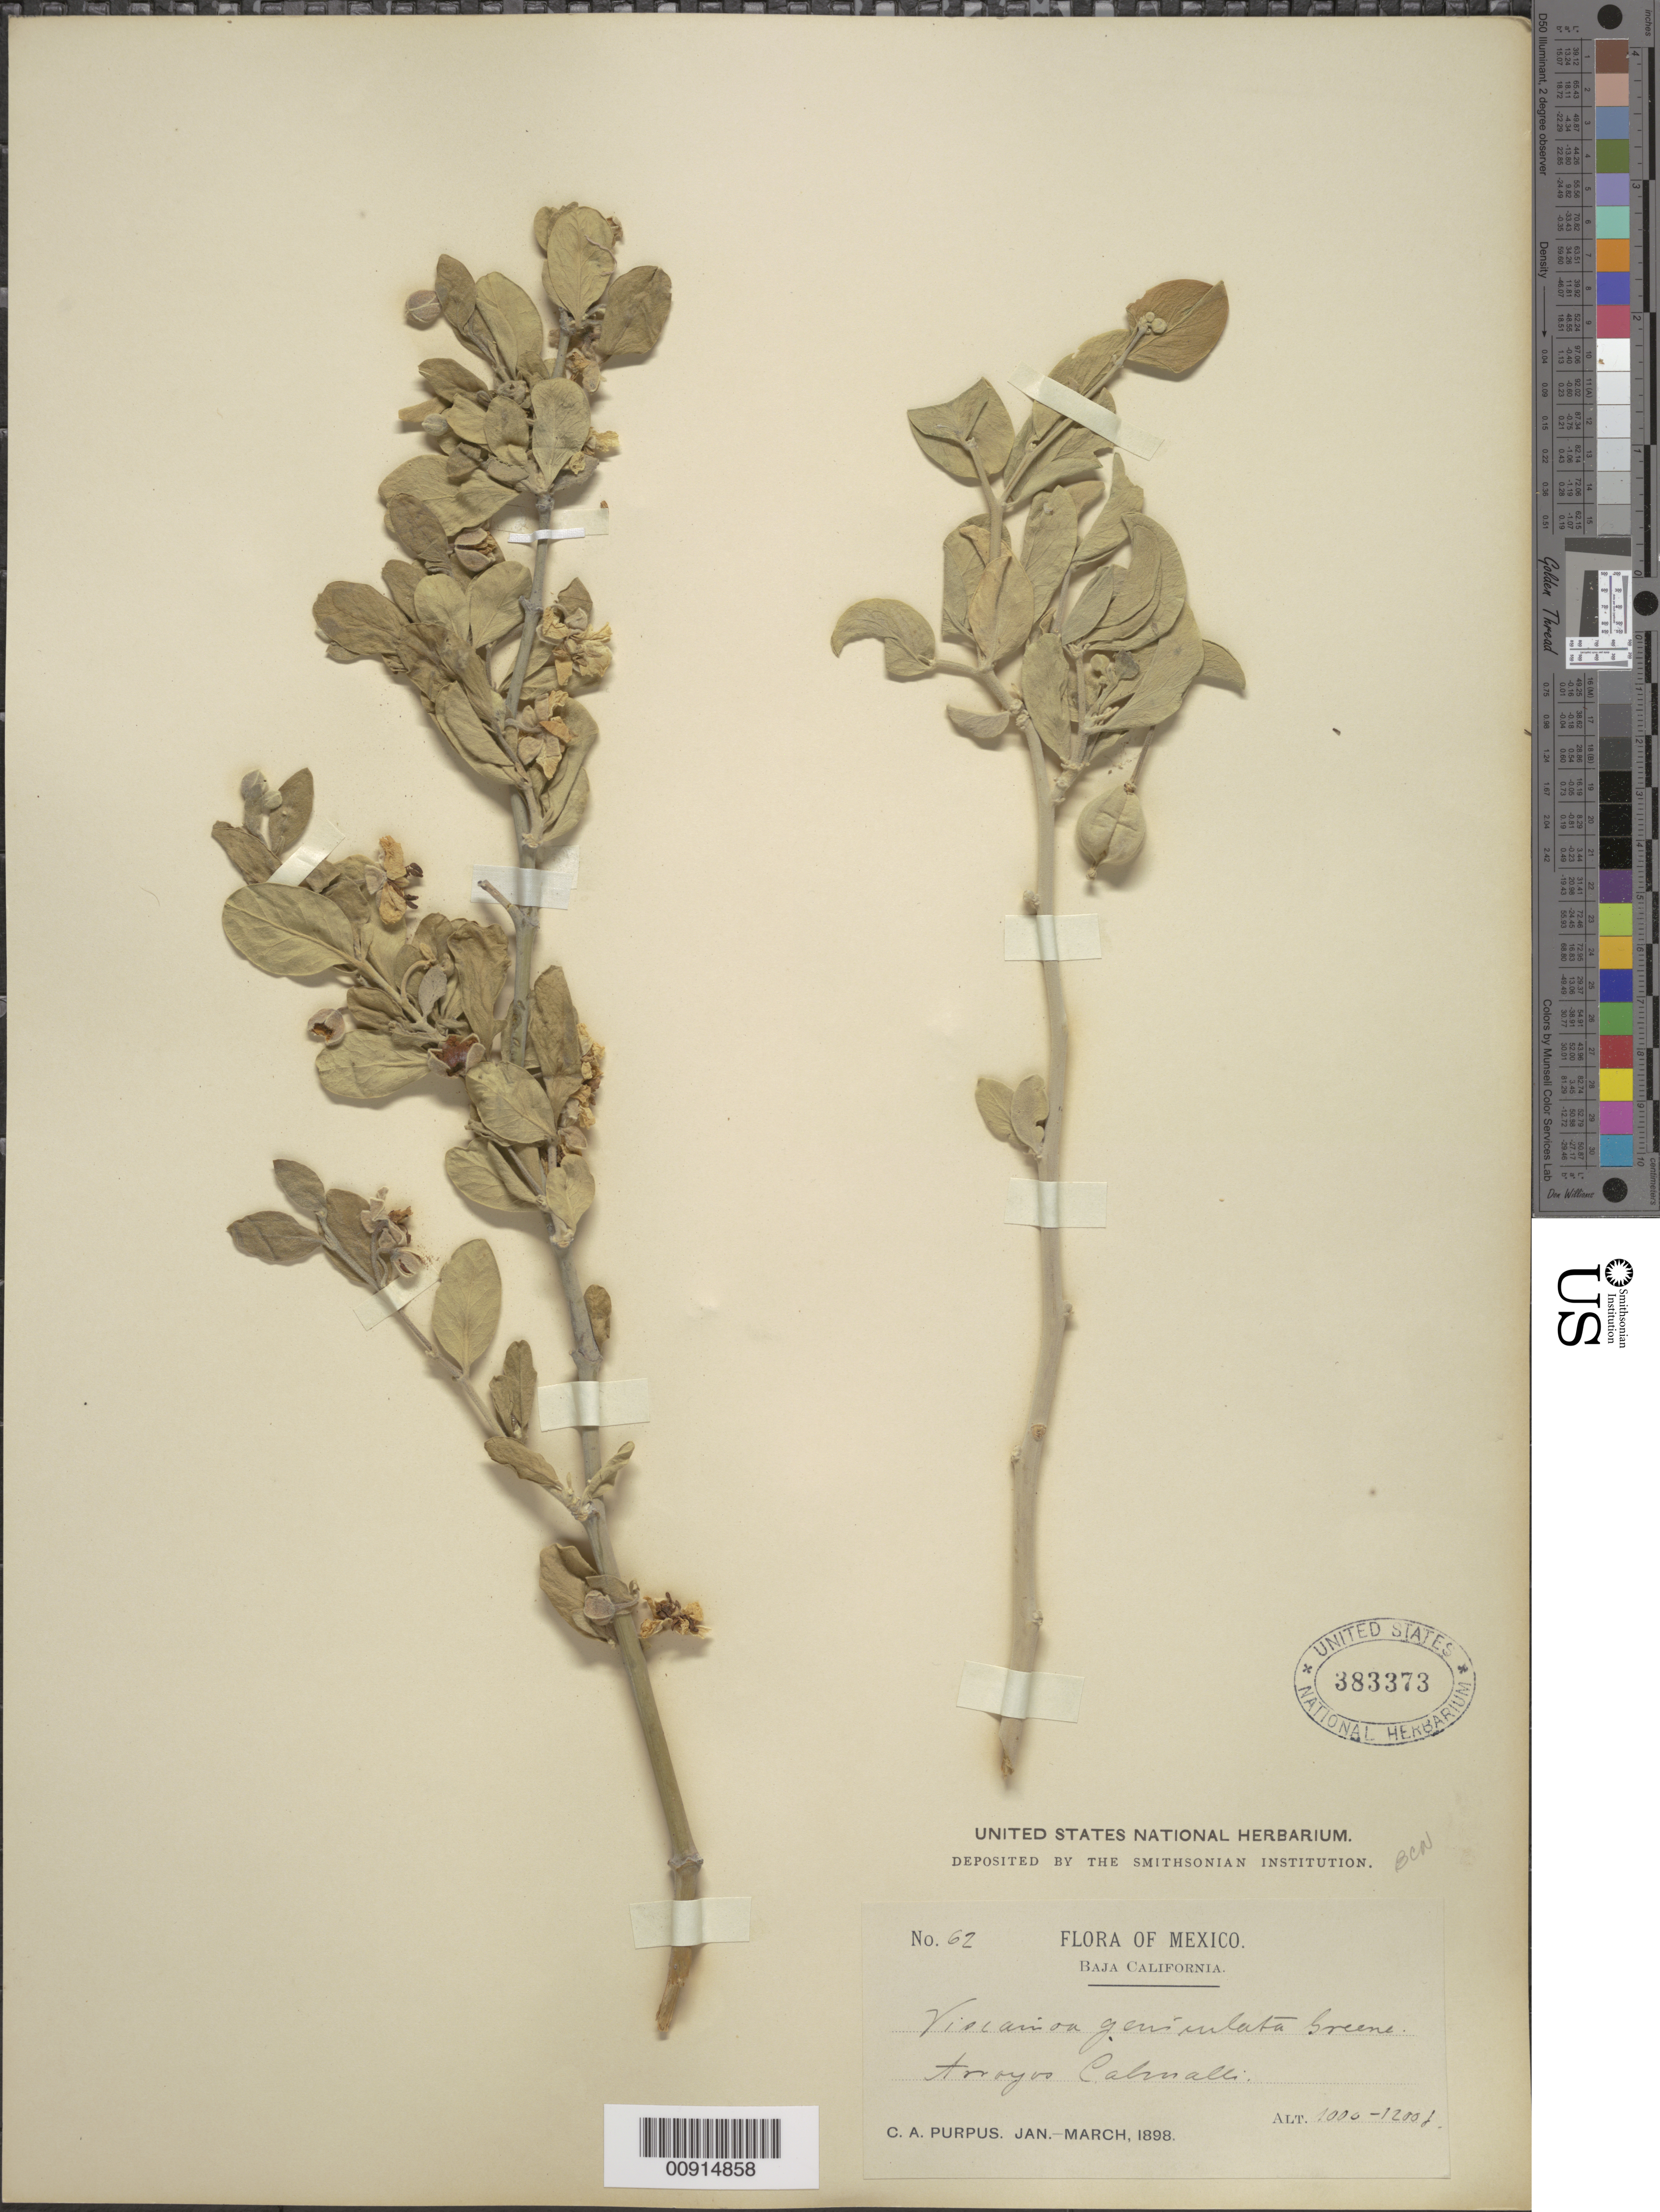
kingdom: Plantae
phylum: Tracheophyta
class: Magnoliopsida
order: Zygophyllales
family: Zygophyllaceae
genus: Viscainoa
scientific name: Viscainoa geniculata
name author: (Kellogg) Greene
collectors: C. A. Purpus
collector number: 62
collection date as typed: Jan 1898 to -- Mar 1898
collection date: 1898-01/1898-03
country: Mexico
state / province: Baja California Norte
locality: Arroyo Calmalli. Baja California.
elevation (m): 305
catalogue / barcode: US 383373